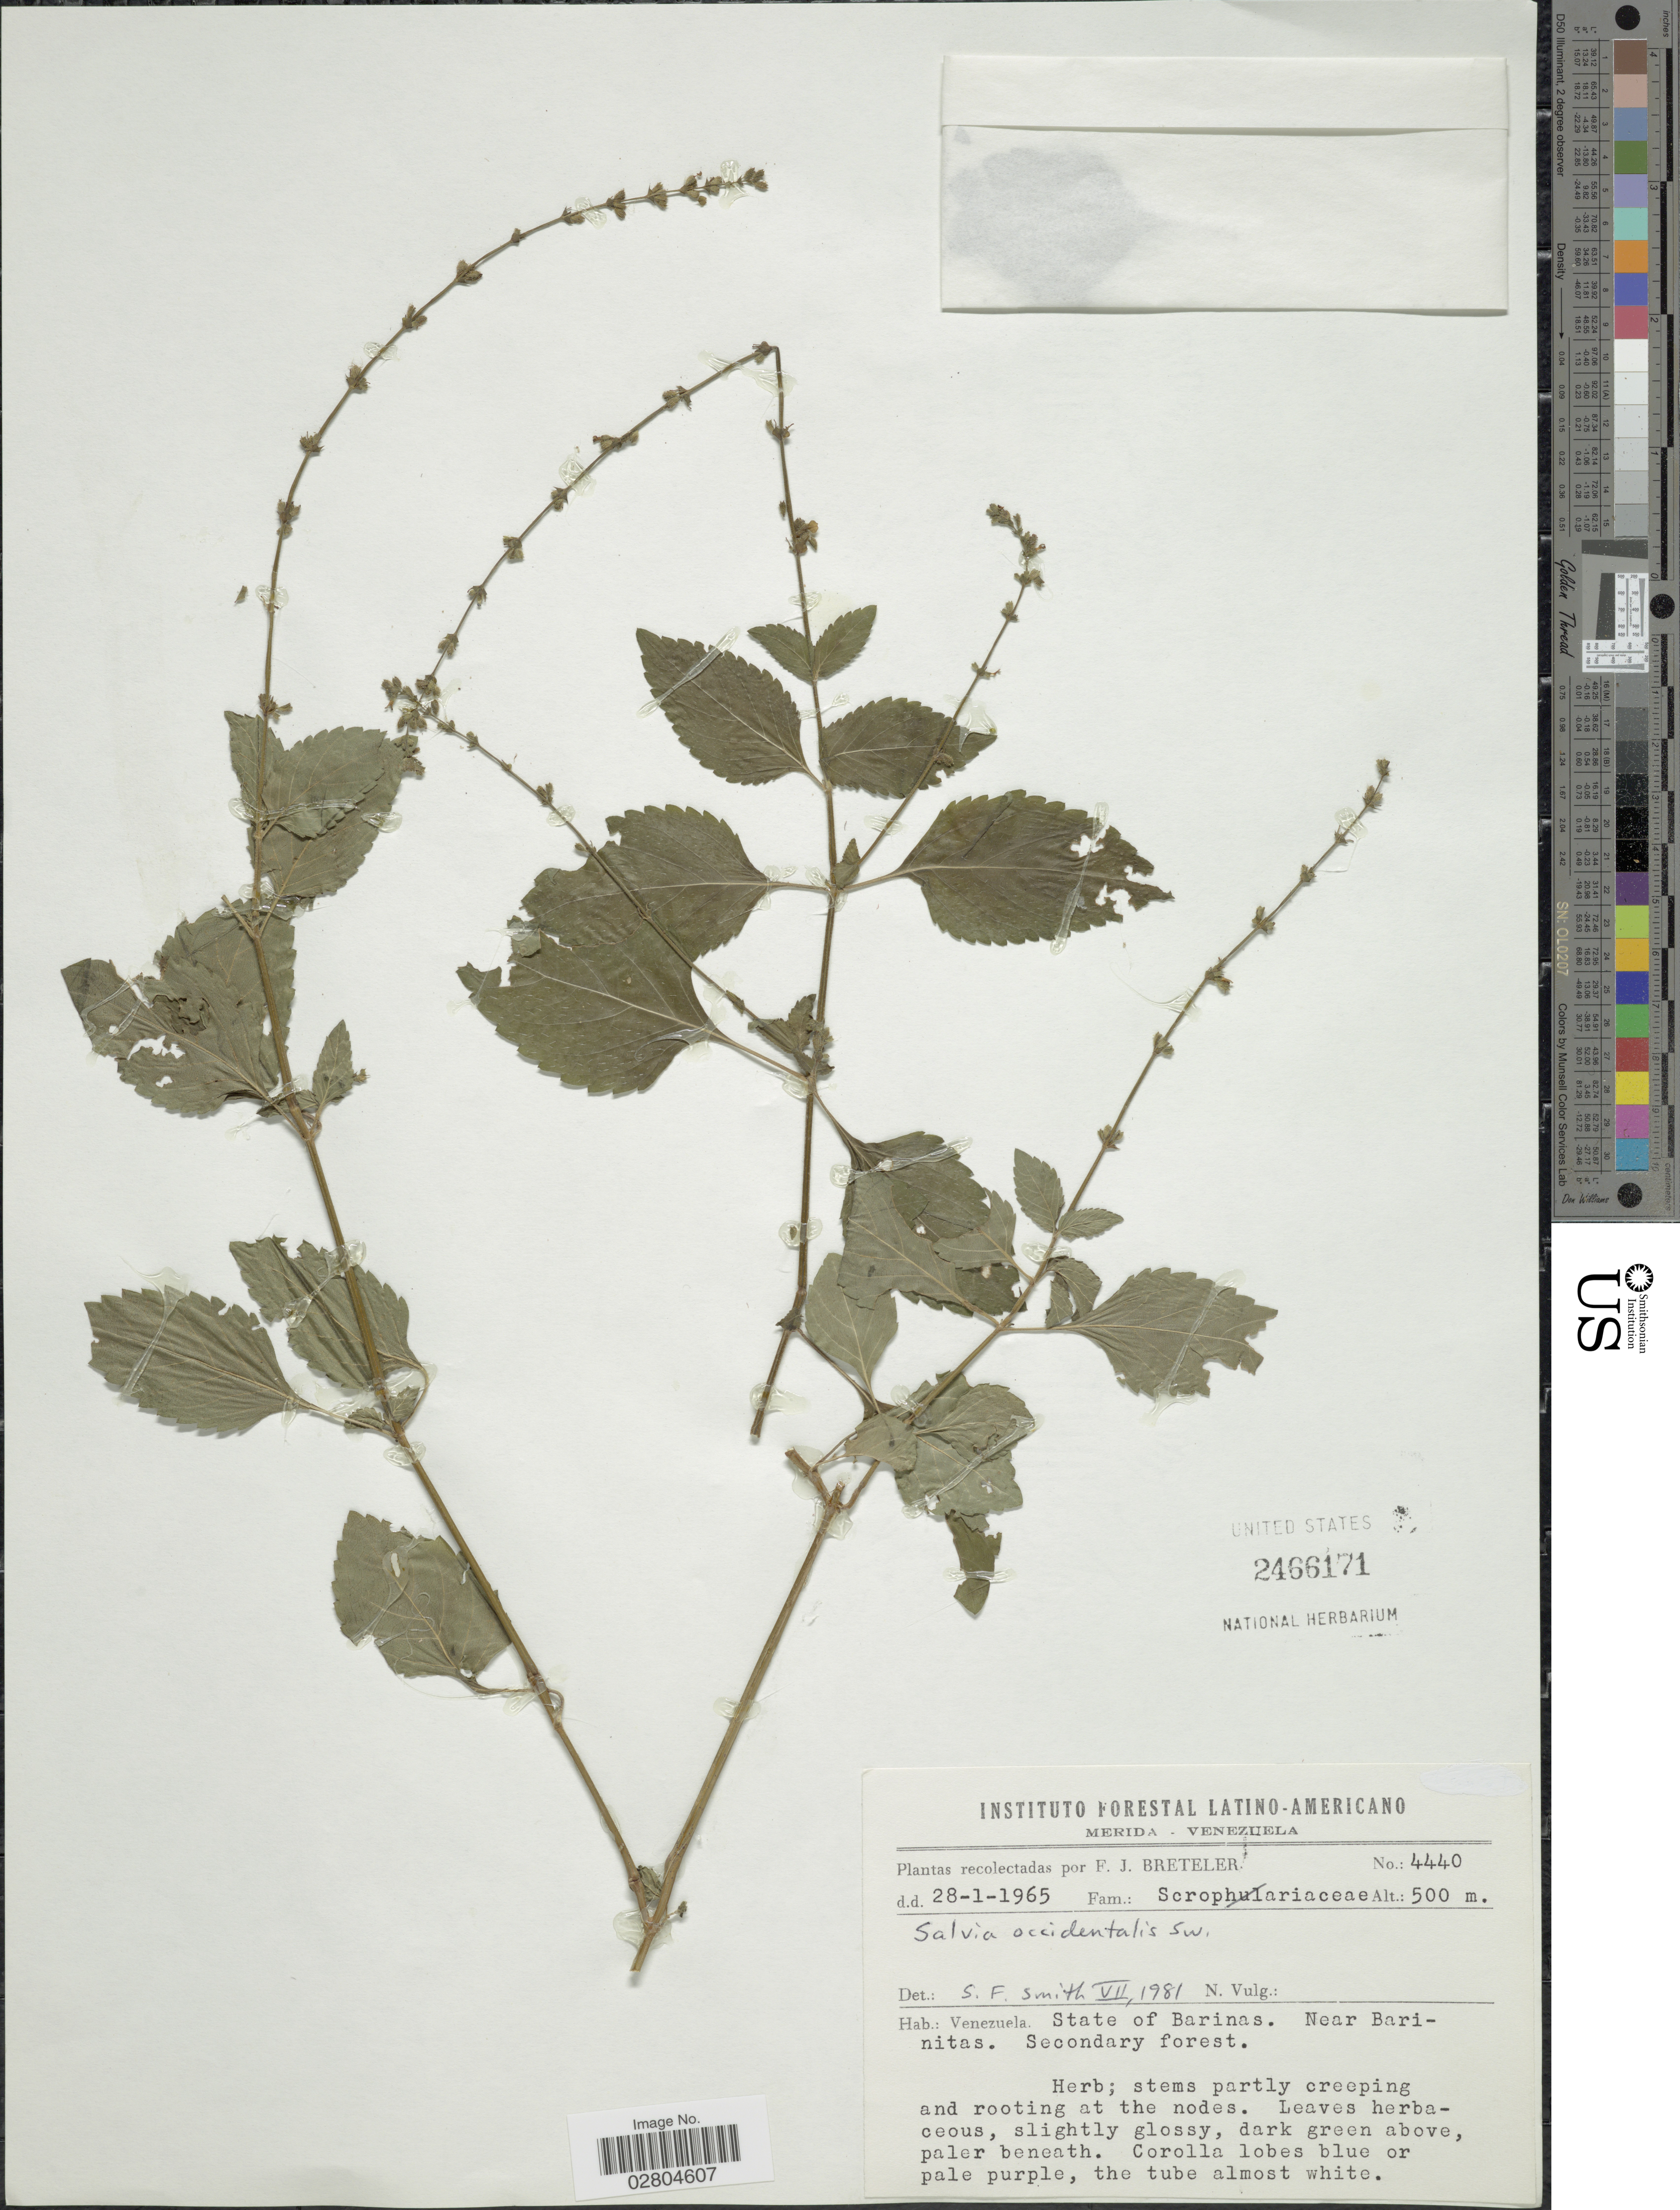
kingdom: Plantae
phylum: Tracheophyta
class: Magnoliopsida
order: Lamiales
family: Lamiaceae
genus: Salvia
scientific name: Salvia occidentalis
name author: Sw.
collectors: F. J. Breteler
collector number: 4440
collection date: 1965-01-28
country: Venezuela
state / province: Mérida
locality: State of Barinas. Near Barinitas.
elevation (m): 500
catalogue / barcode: US 2466171